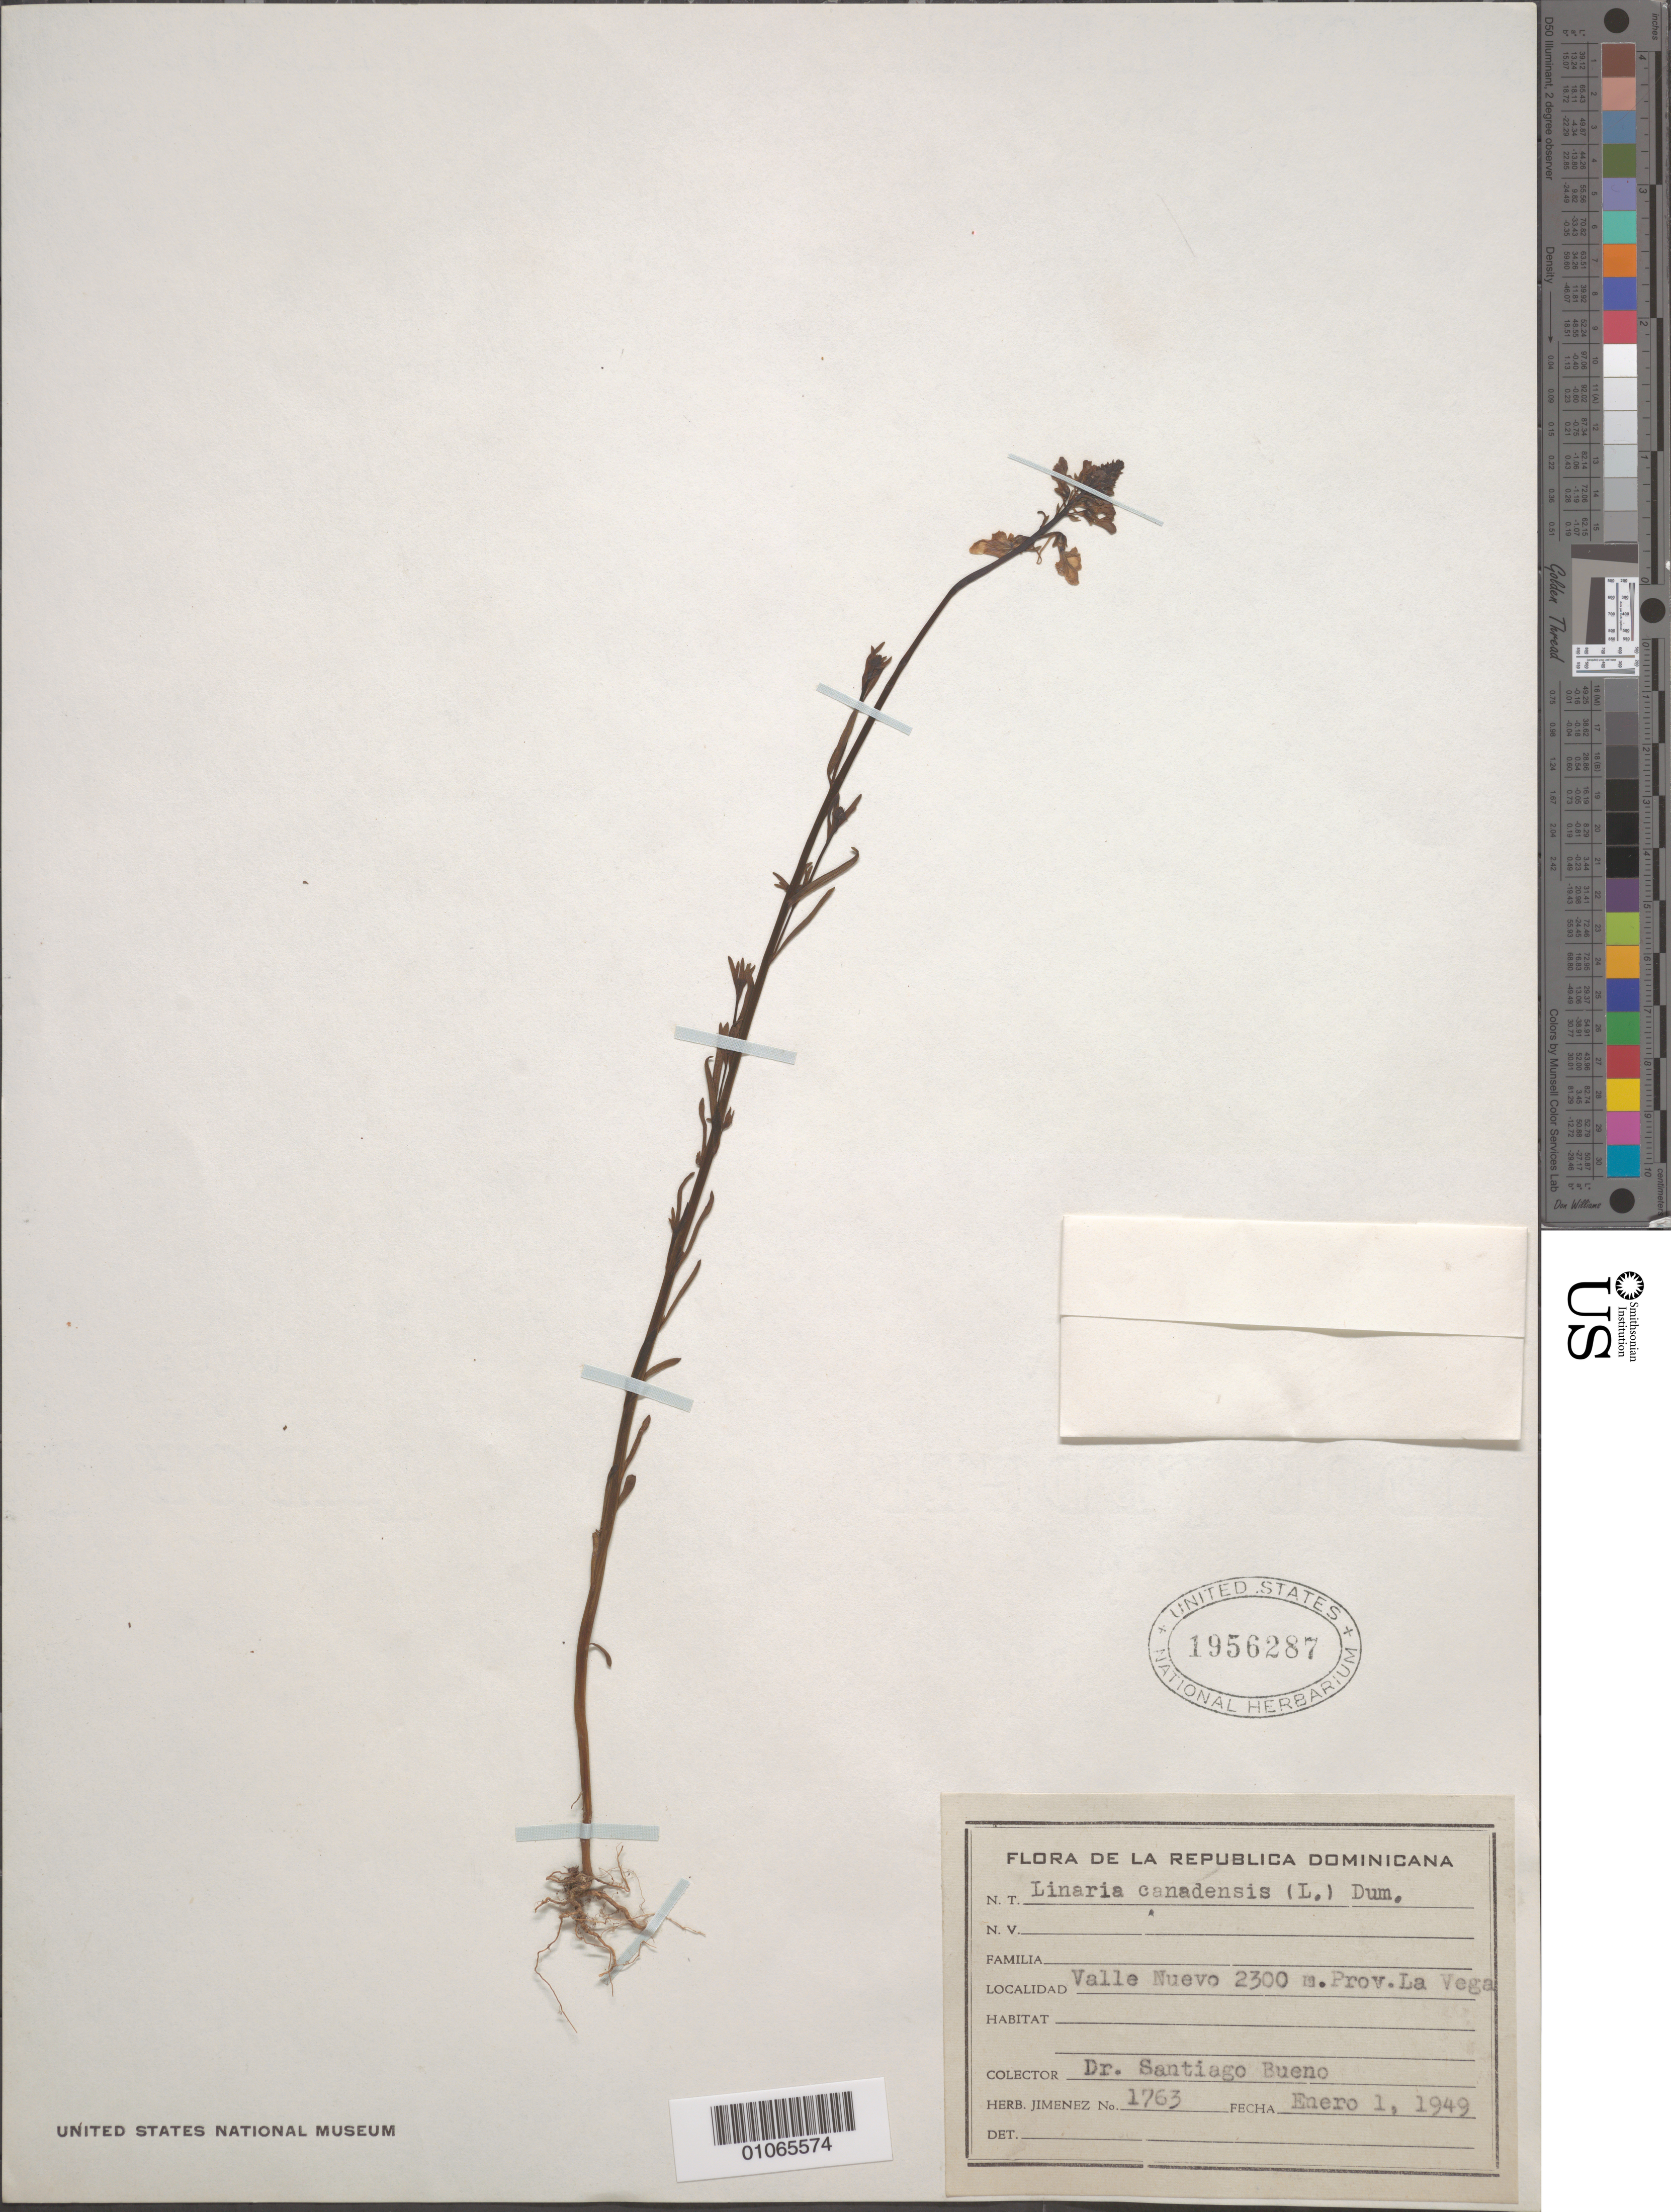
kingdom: Plantae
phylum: Tracheophyta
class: Magnoliopsida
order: Lamiales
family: Plantaginaceae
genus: Linaria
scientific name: Linaria canadensis var. canadensis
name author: (L.) Dum. Cours.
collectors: S. Bueno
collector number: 1763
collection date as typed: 01 Jan 1949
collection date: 1949-01-01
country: Dominican Republic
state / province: La Vega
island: Hispaniola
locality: Valle Nuevo.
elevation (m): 2300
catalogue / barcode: US 1956287